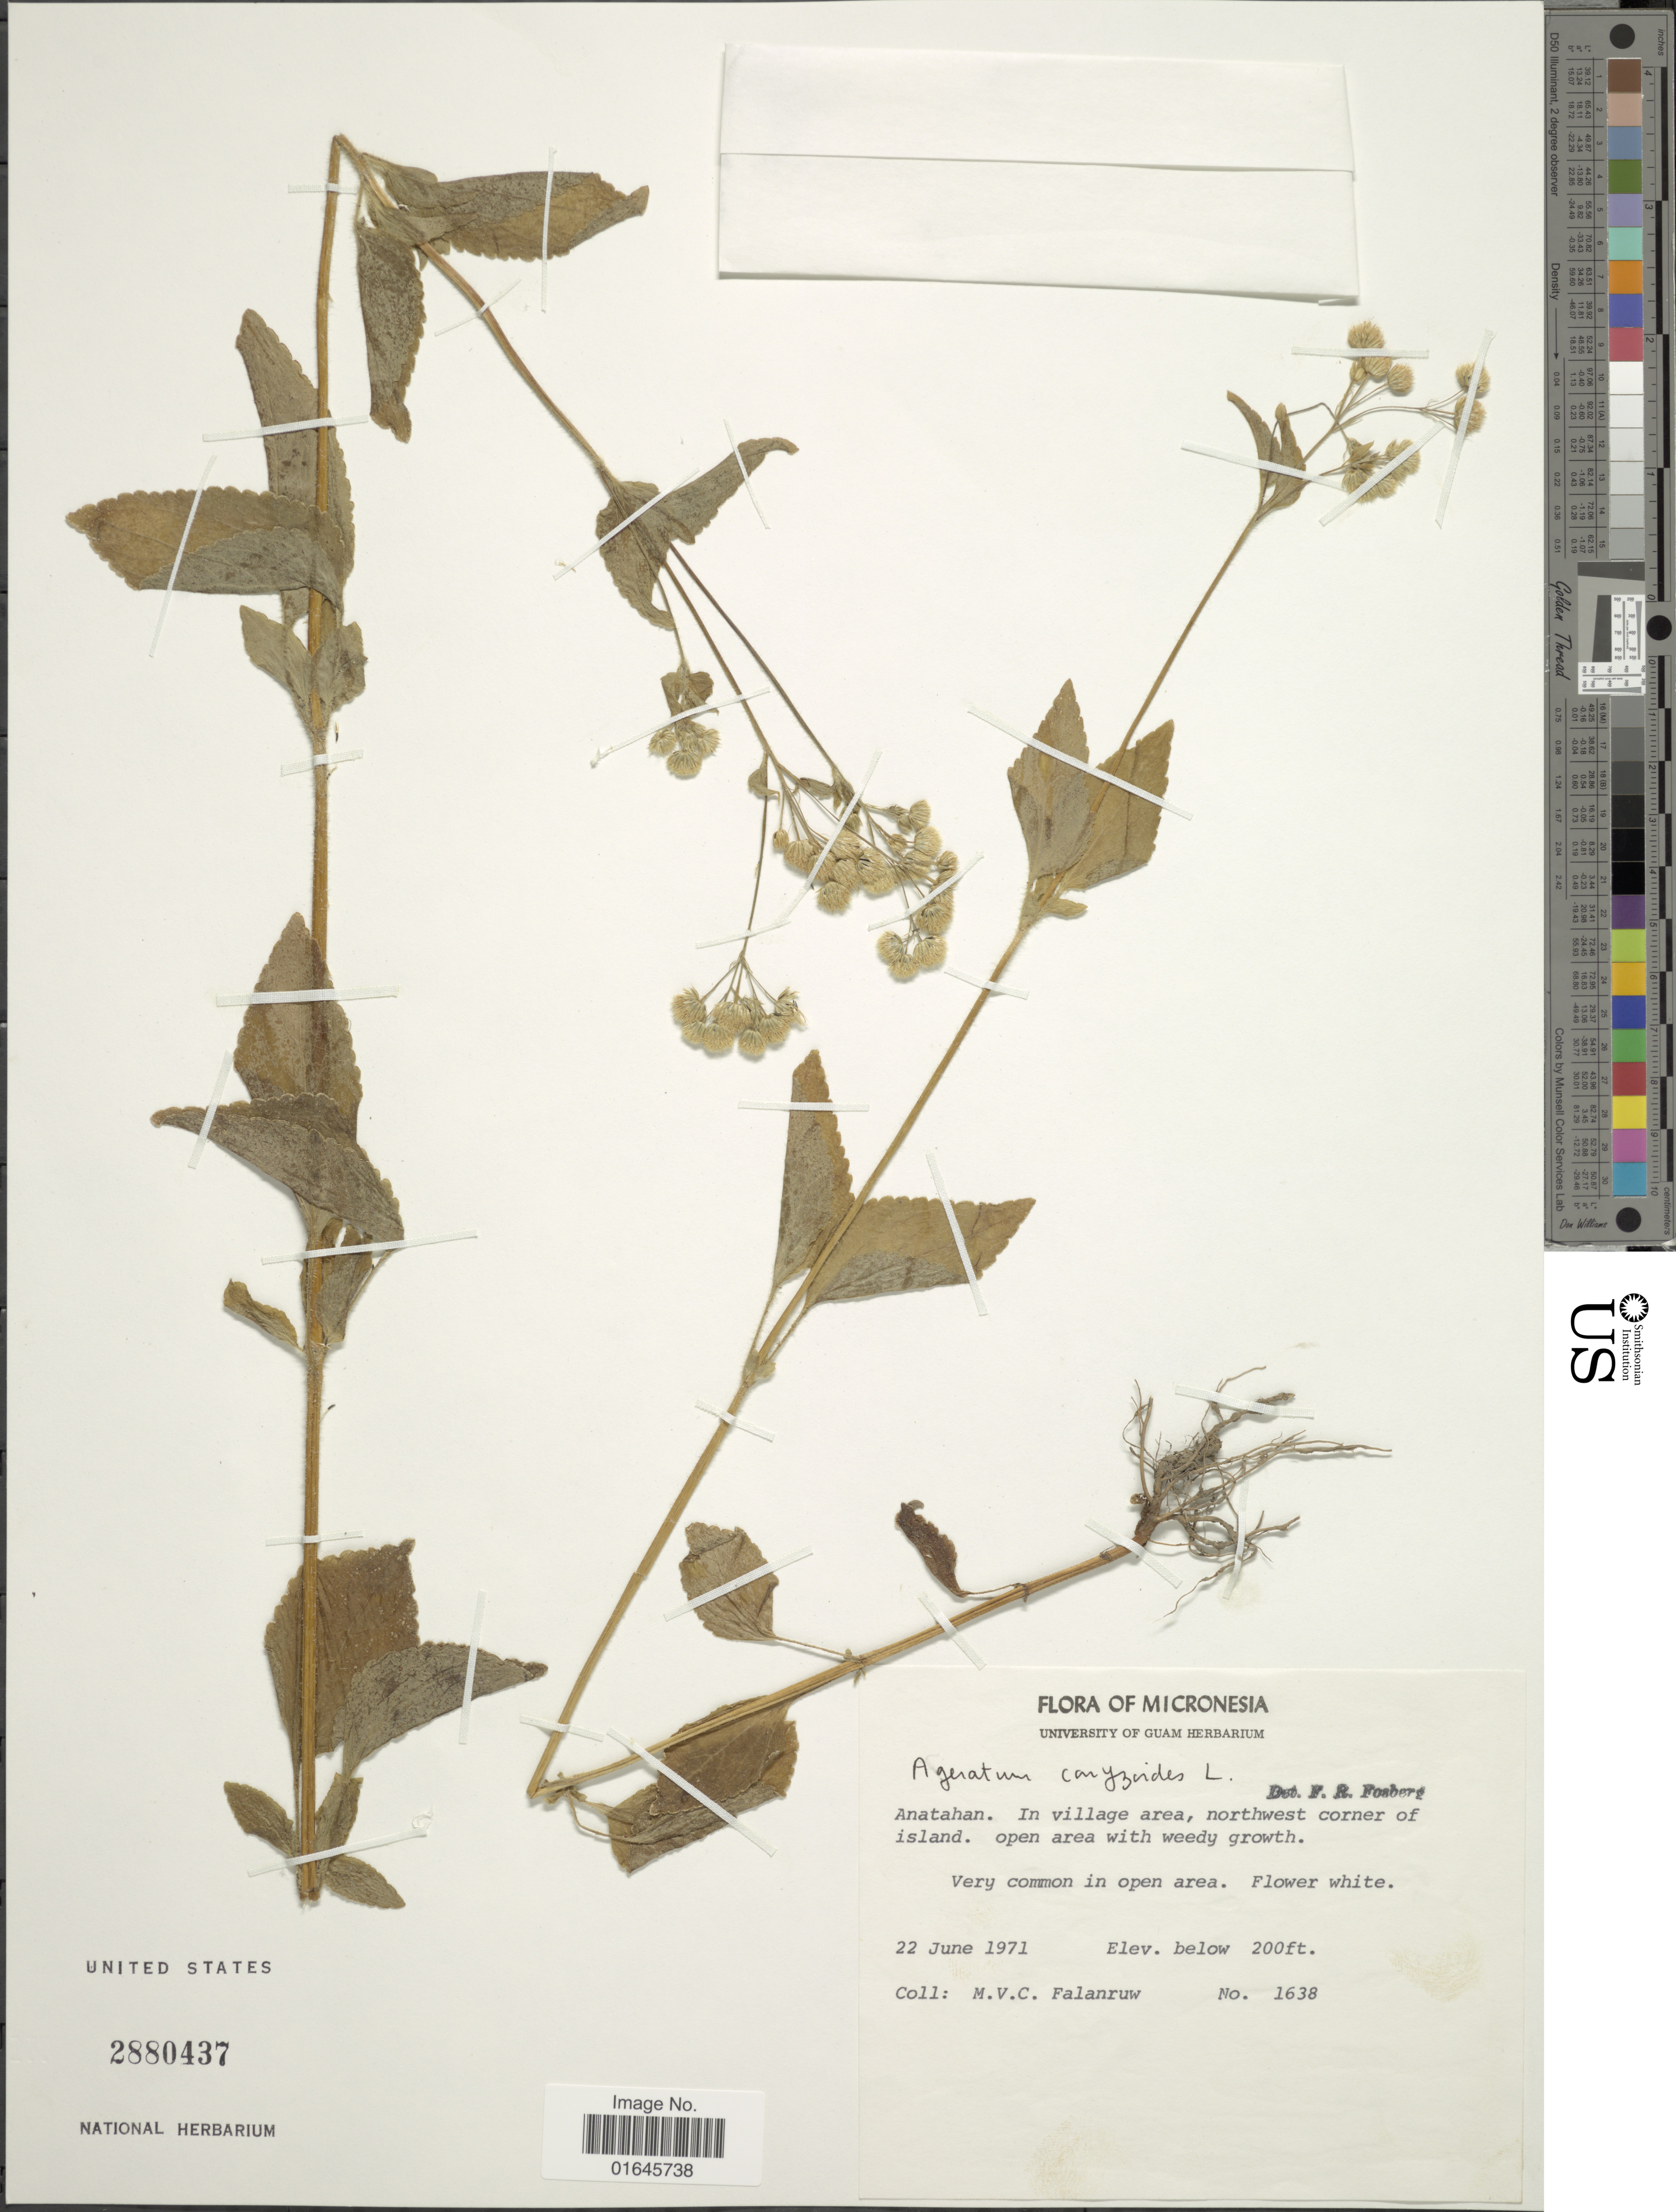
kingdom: Plantae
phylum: Tracheophyta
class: Magnoliopsida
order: Asterales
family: Asteraceae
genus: Ageratum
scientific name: Ageratum conyzoides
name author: L.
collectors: M. V. Falanruw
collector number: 1638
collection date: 1971-06-22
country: Northern Mariana Islands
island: Anatahan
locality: Anatahan, in village area, northwest corner of island, Micronesia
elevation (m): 61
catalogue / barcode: US 2880437